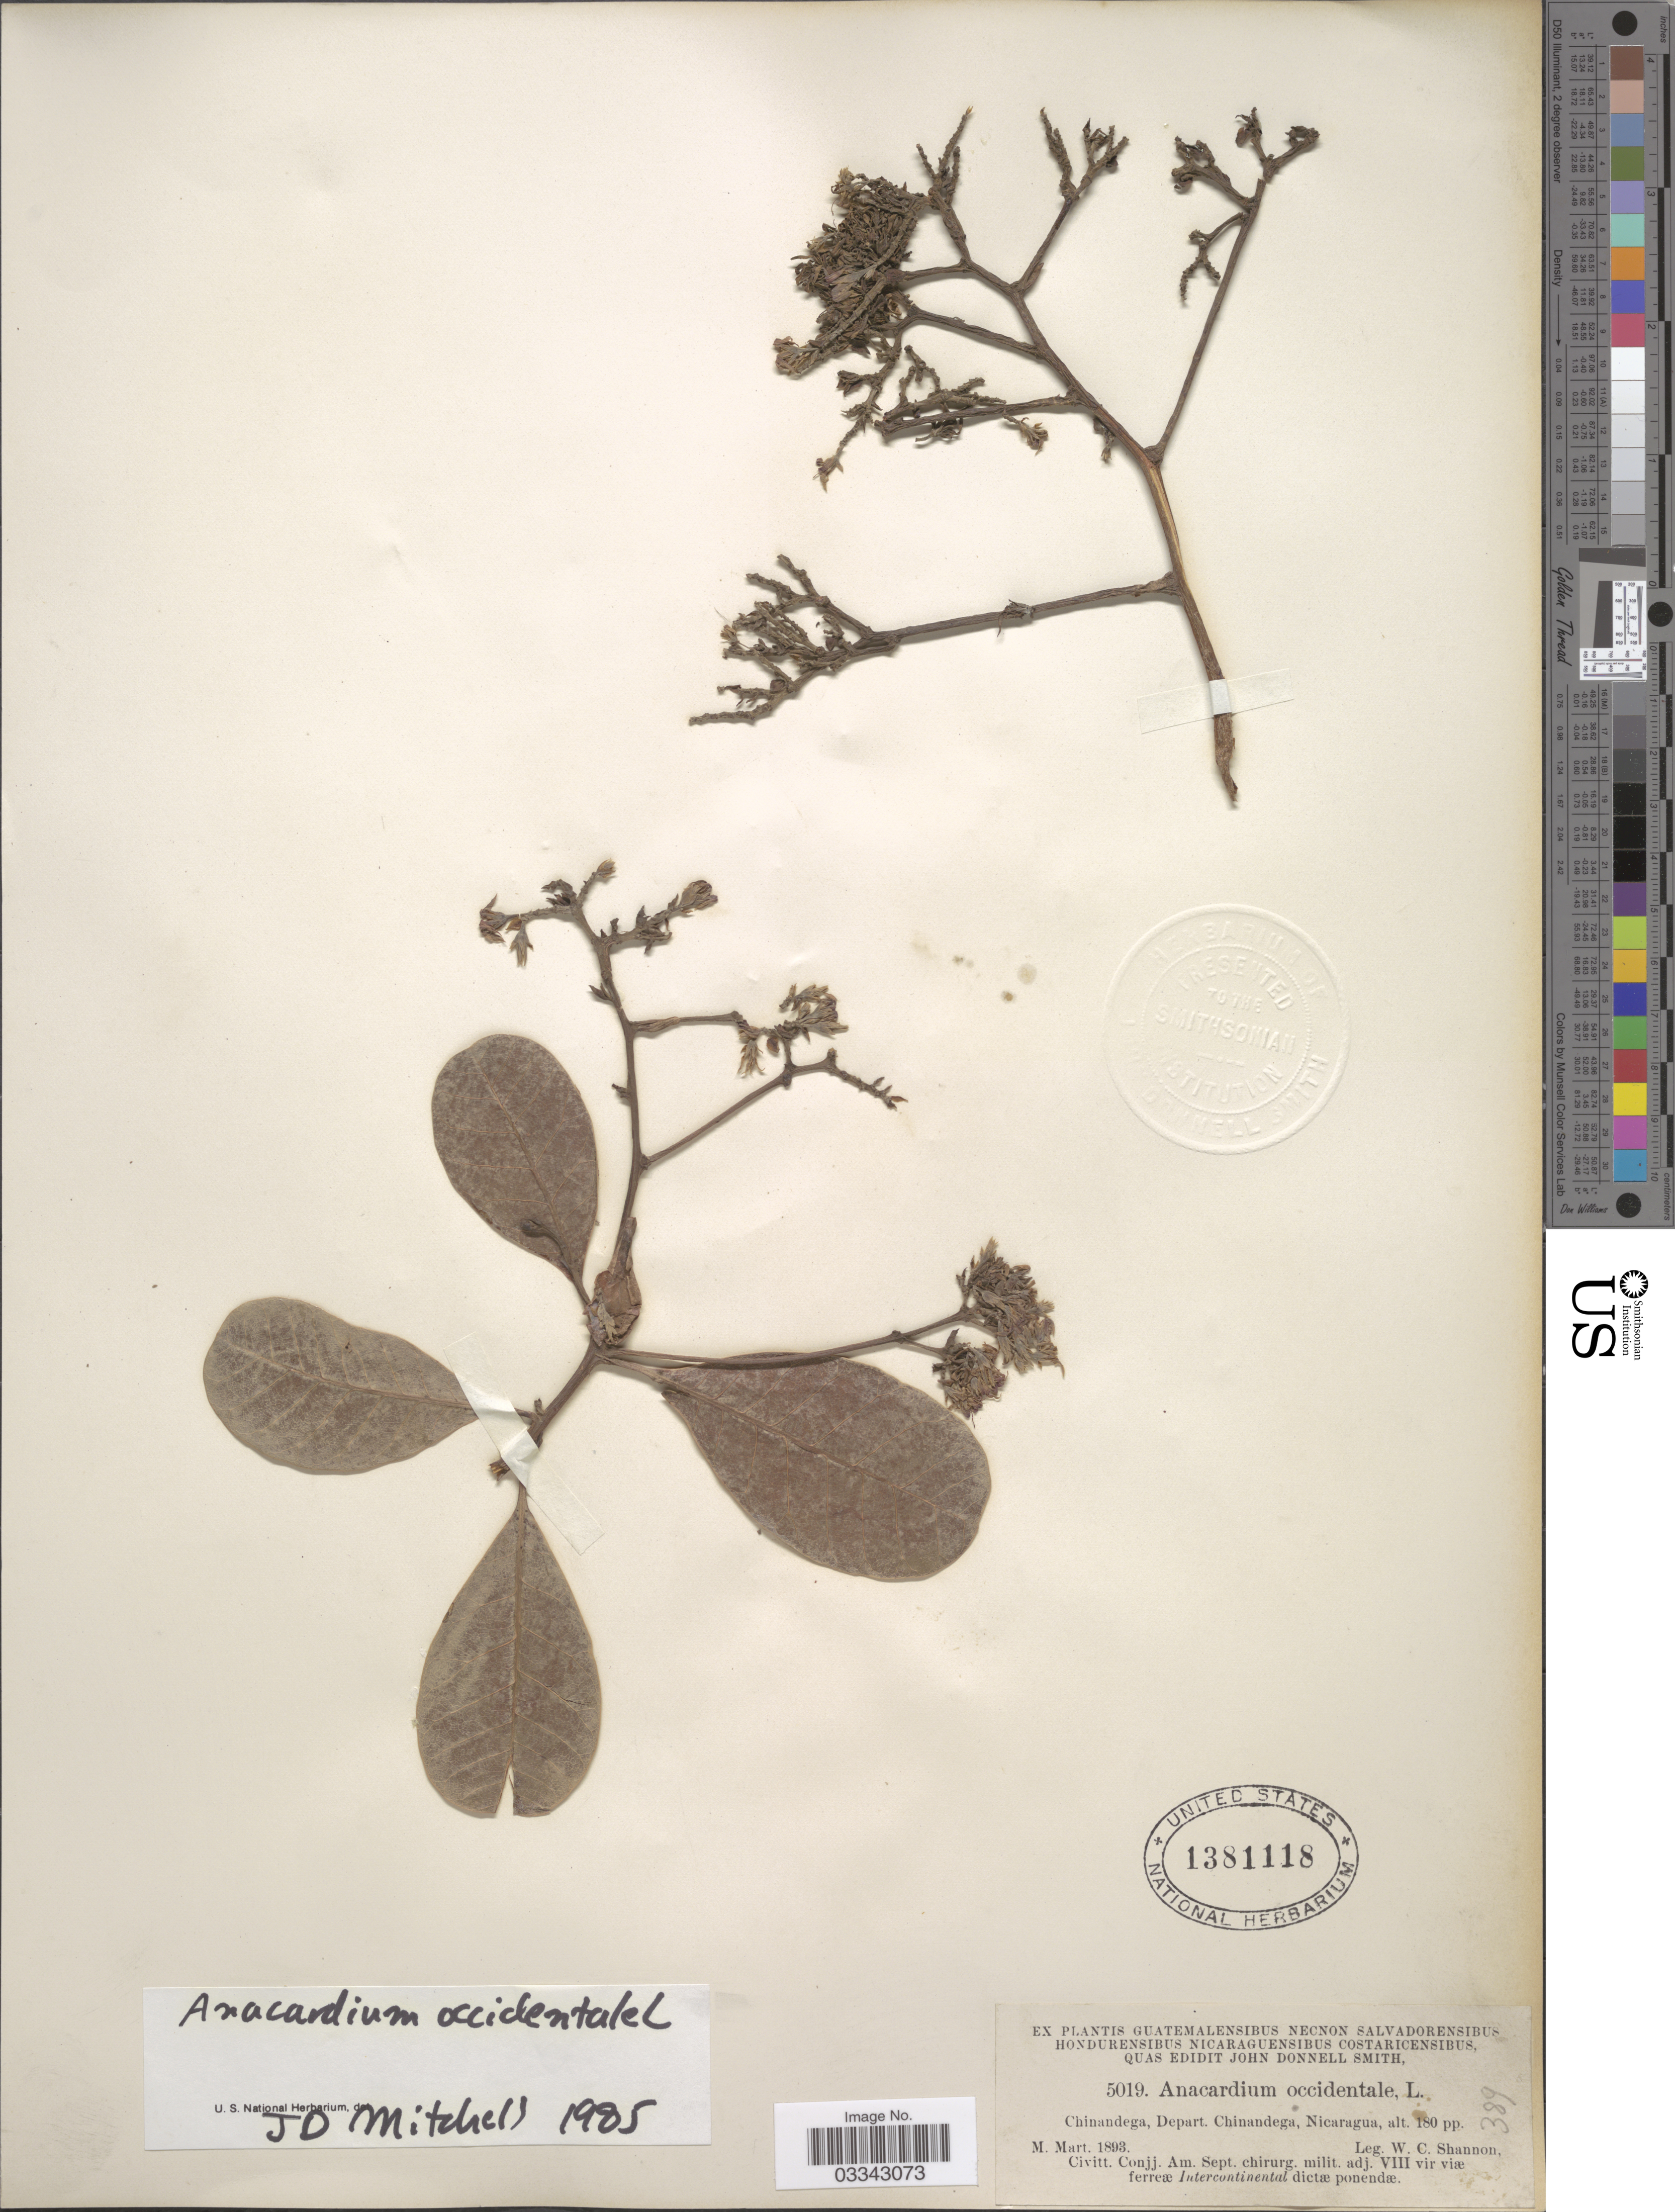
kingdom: Plantae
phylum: Tracheophyta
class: Magnoliopsida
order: Sapindales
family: Anacardiaceae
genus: Anacardium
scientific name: Anacardium occidentale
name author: L.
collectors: W. C. Shannon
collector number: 5019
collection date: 1893-03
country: Nicaragua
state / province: Chinandega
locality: Chinandega, Depart. Chinandega.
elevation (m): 55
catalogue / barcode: US 1381118